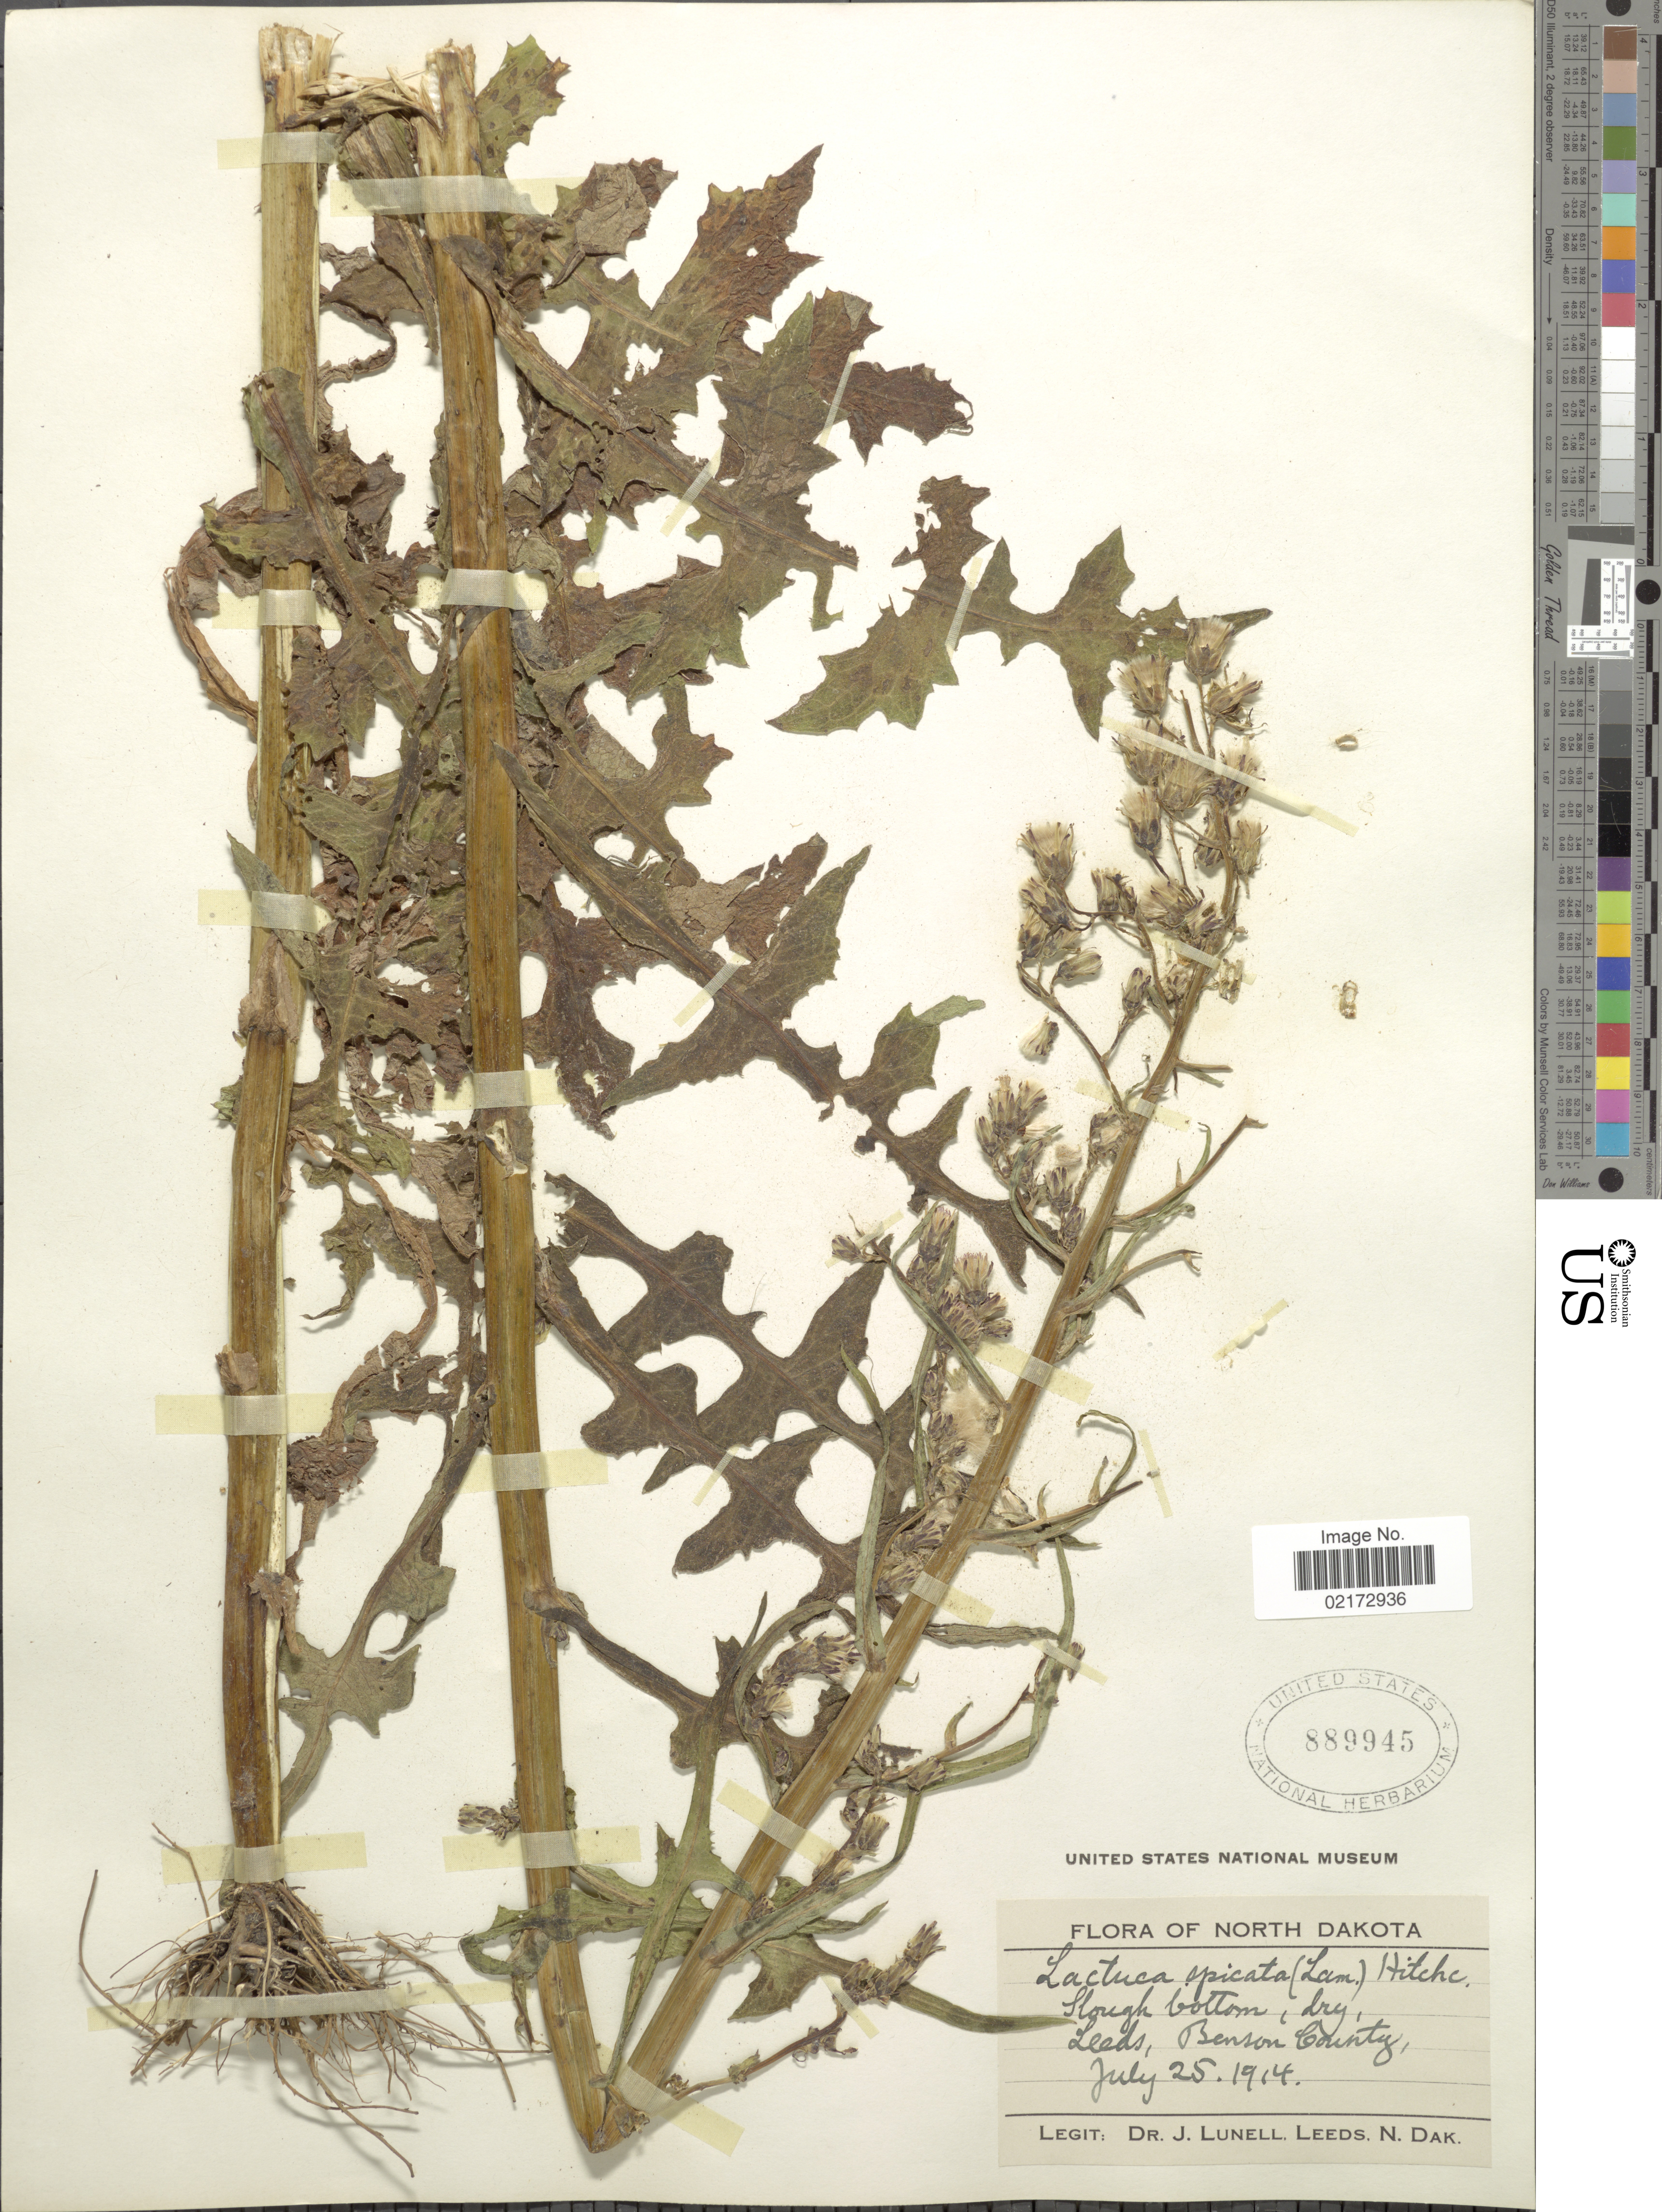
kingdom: Plantae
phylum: Tracheophyta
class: Magnoliopsida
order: Asterales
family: Asteraceae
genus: Lactuca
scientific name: Lactuca biennis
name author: (Moench) Fernald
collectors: J. Lunell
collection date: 1914-07-25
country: United States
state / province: North Dakota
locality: Benson County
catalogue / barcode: US 889945